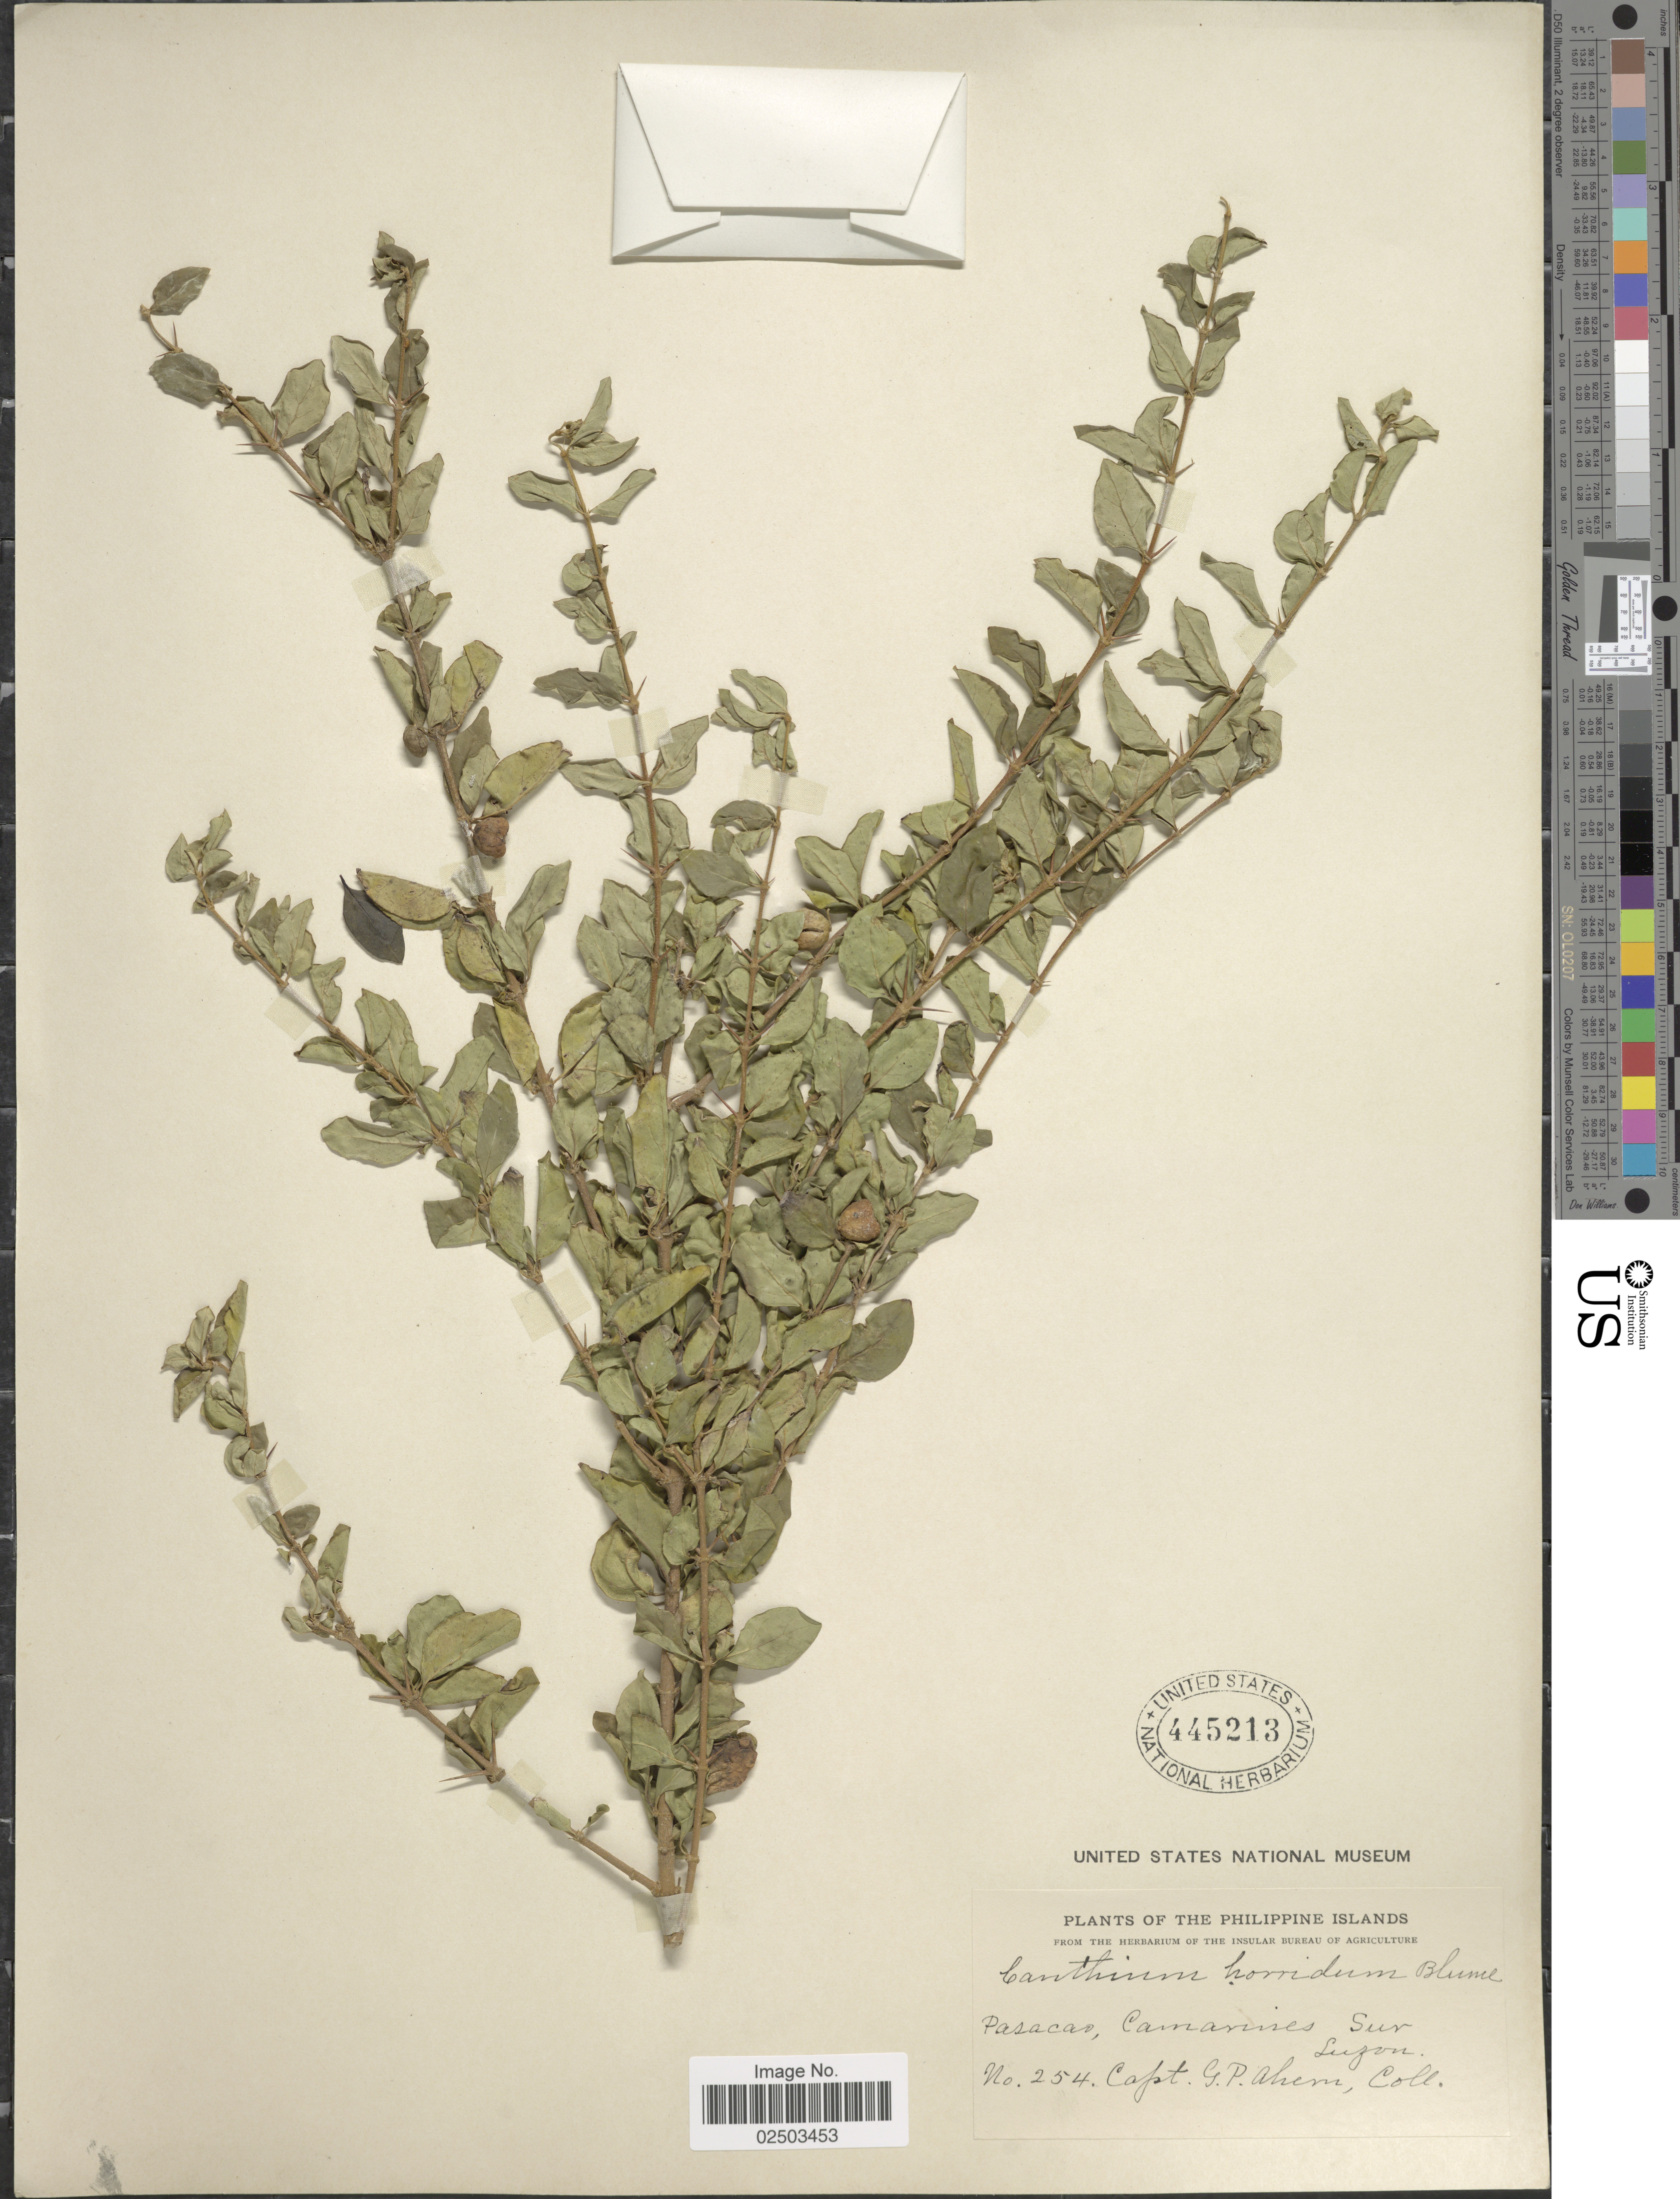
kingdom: Plantae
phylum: Tracheophyta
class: Magnoliopsida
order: Gentianales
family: Rubiaceae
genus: Canthium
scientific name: Canthium horridum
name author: Blume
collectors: G. Ahem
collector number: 254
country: Philippines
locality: Philippine Islands, Pasacao, Camines Sur, Luzon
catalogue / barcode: US 445213